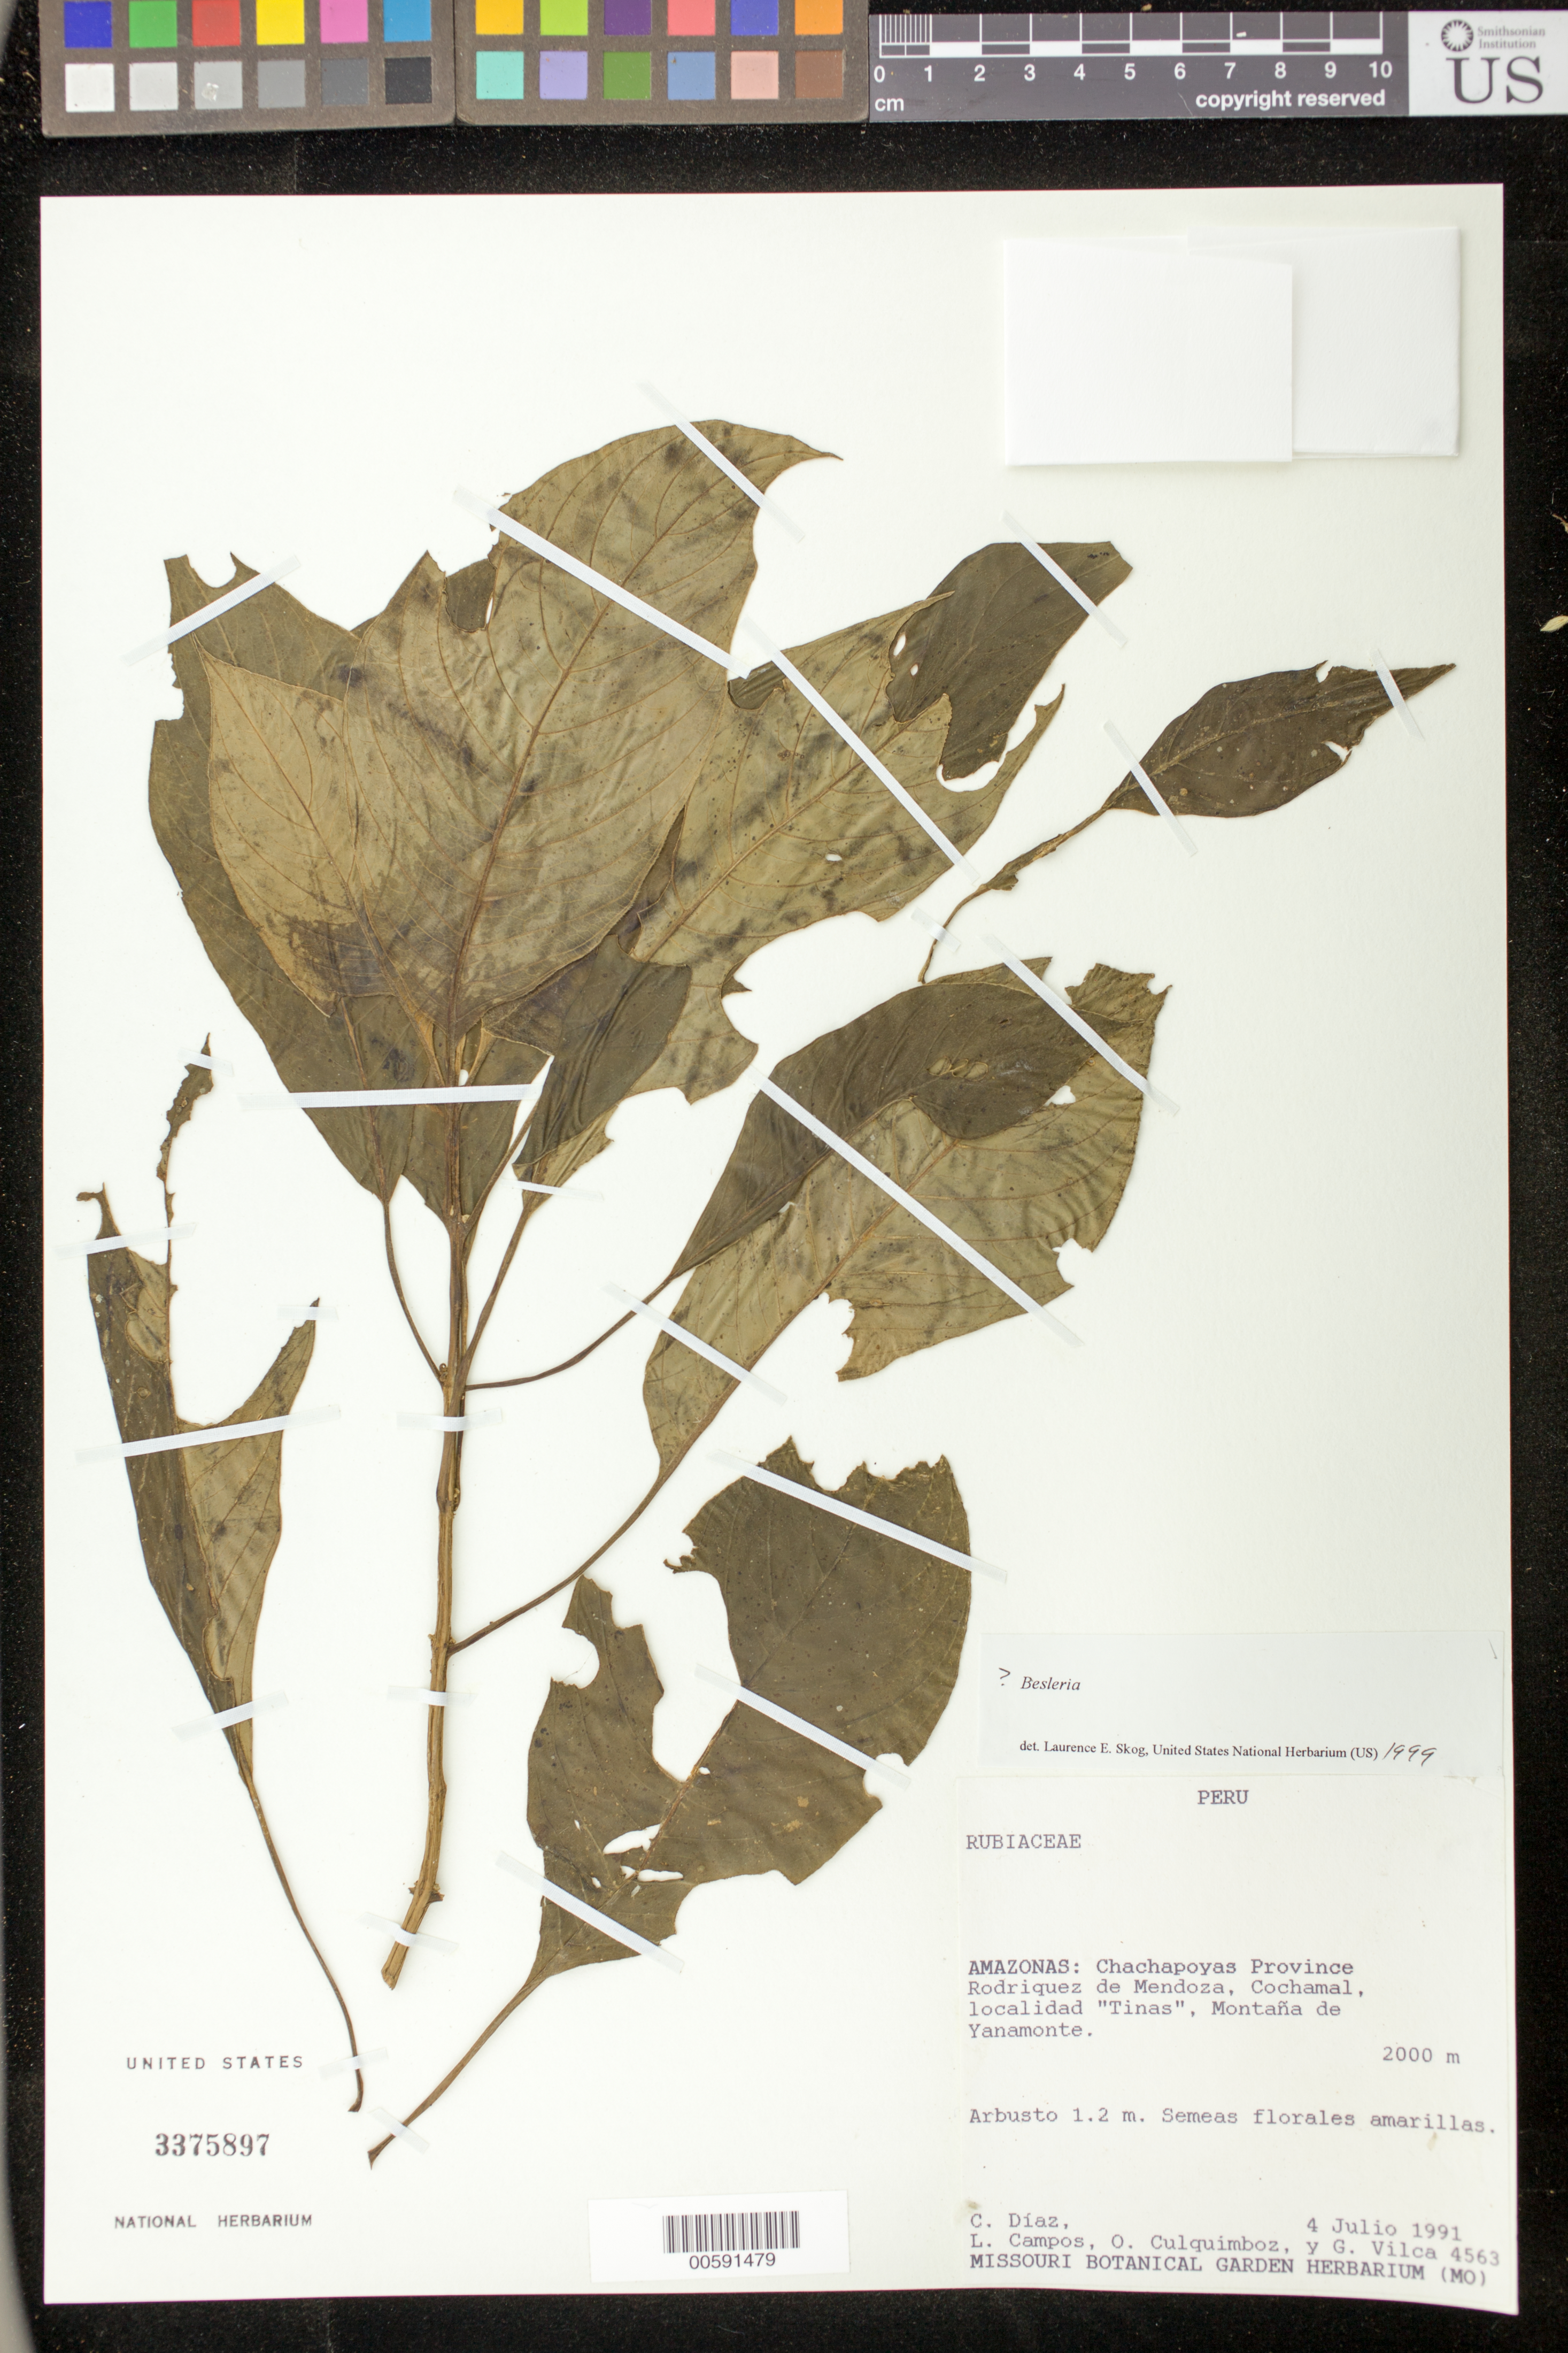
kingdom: Plantae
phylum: Tracheophyta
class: Magnoliopsida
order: Lamiales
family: Gesneriaceae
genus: Besleria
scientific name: Besleria sp.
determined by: Clark, J. L., (SEL), The Marie Selby Botanical Garden (UNITED STATES)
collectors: C. Díaz S., L. Campos, O. Culquimboz & G. Vilca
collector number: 4563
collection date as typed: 04 Jul 1991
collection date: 1991-07-04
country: Peru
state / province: Amazonas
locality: Prov. Chachapoyas; Rodriquez de Mendoza, Cochamal, localidad "Tinas", Montaña de Yanamonte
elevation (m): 2000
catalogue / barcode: US 3375897